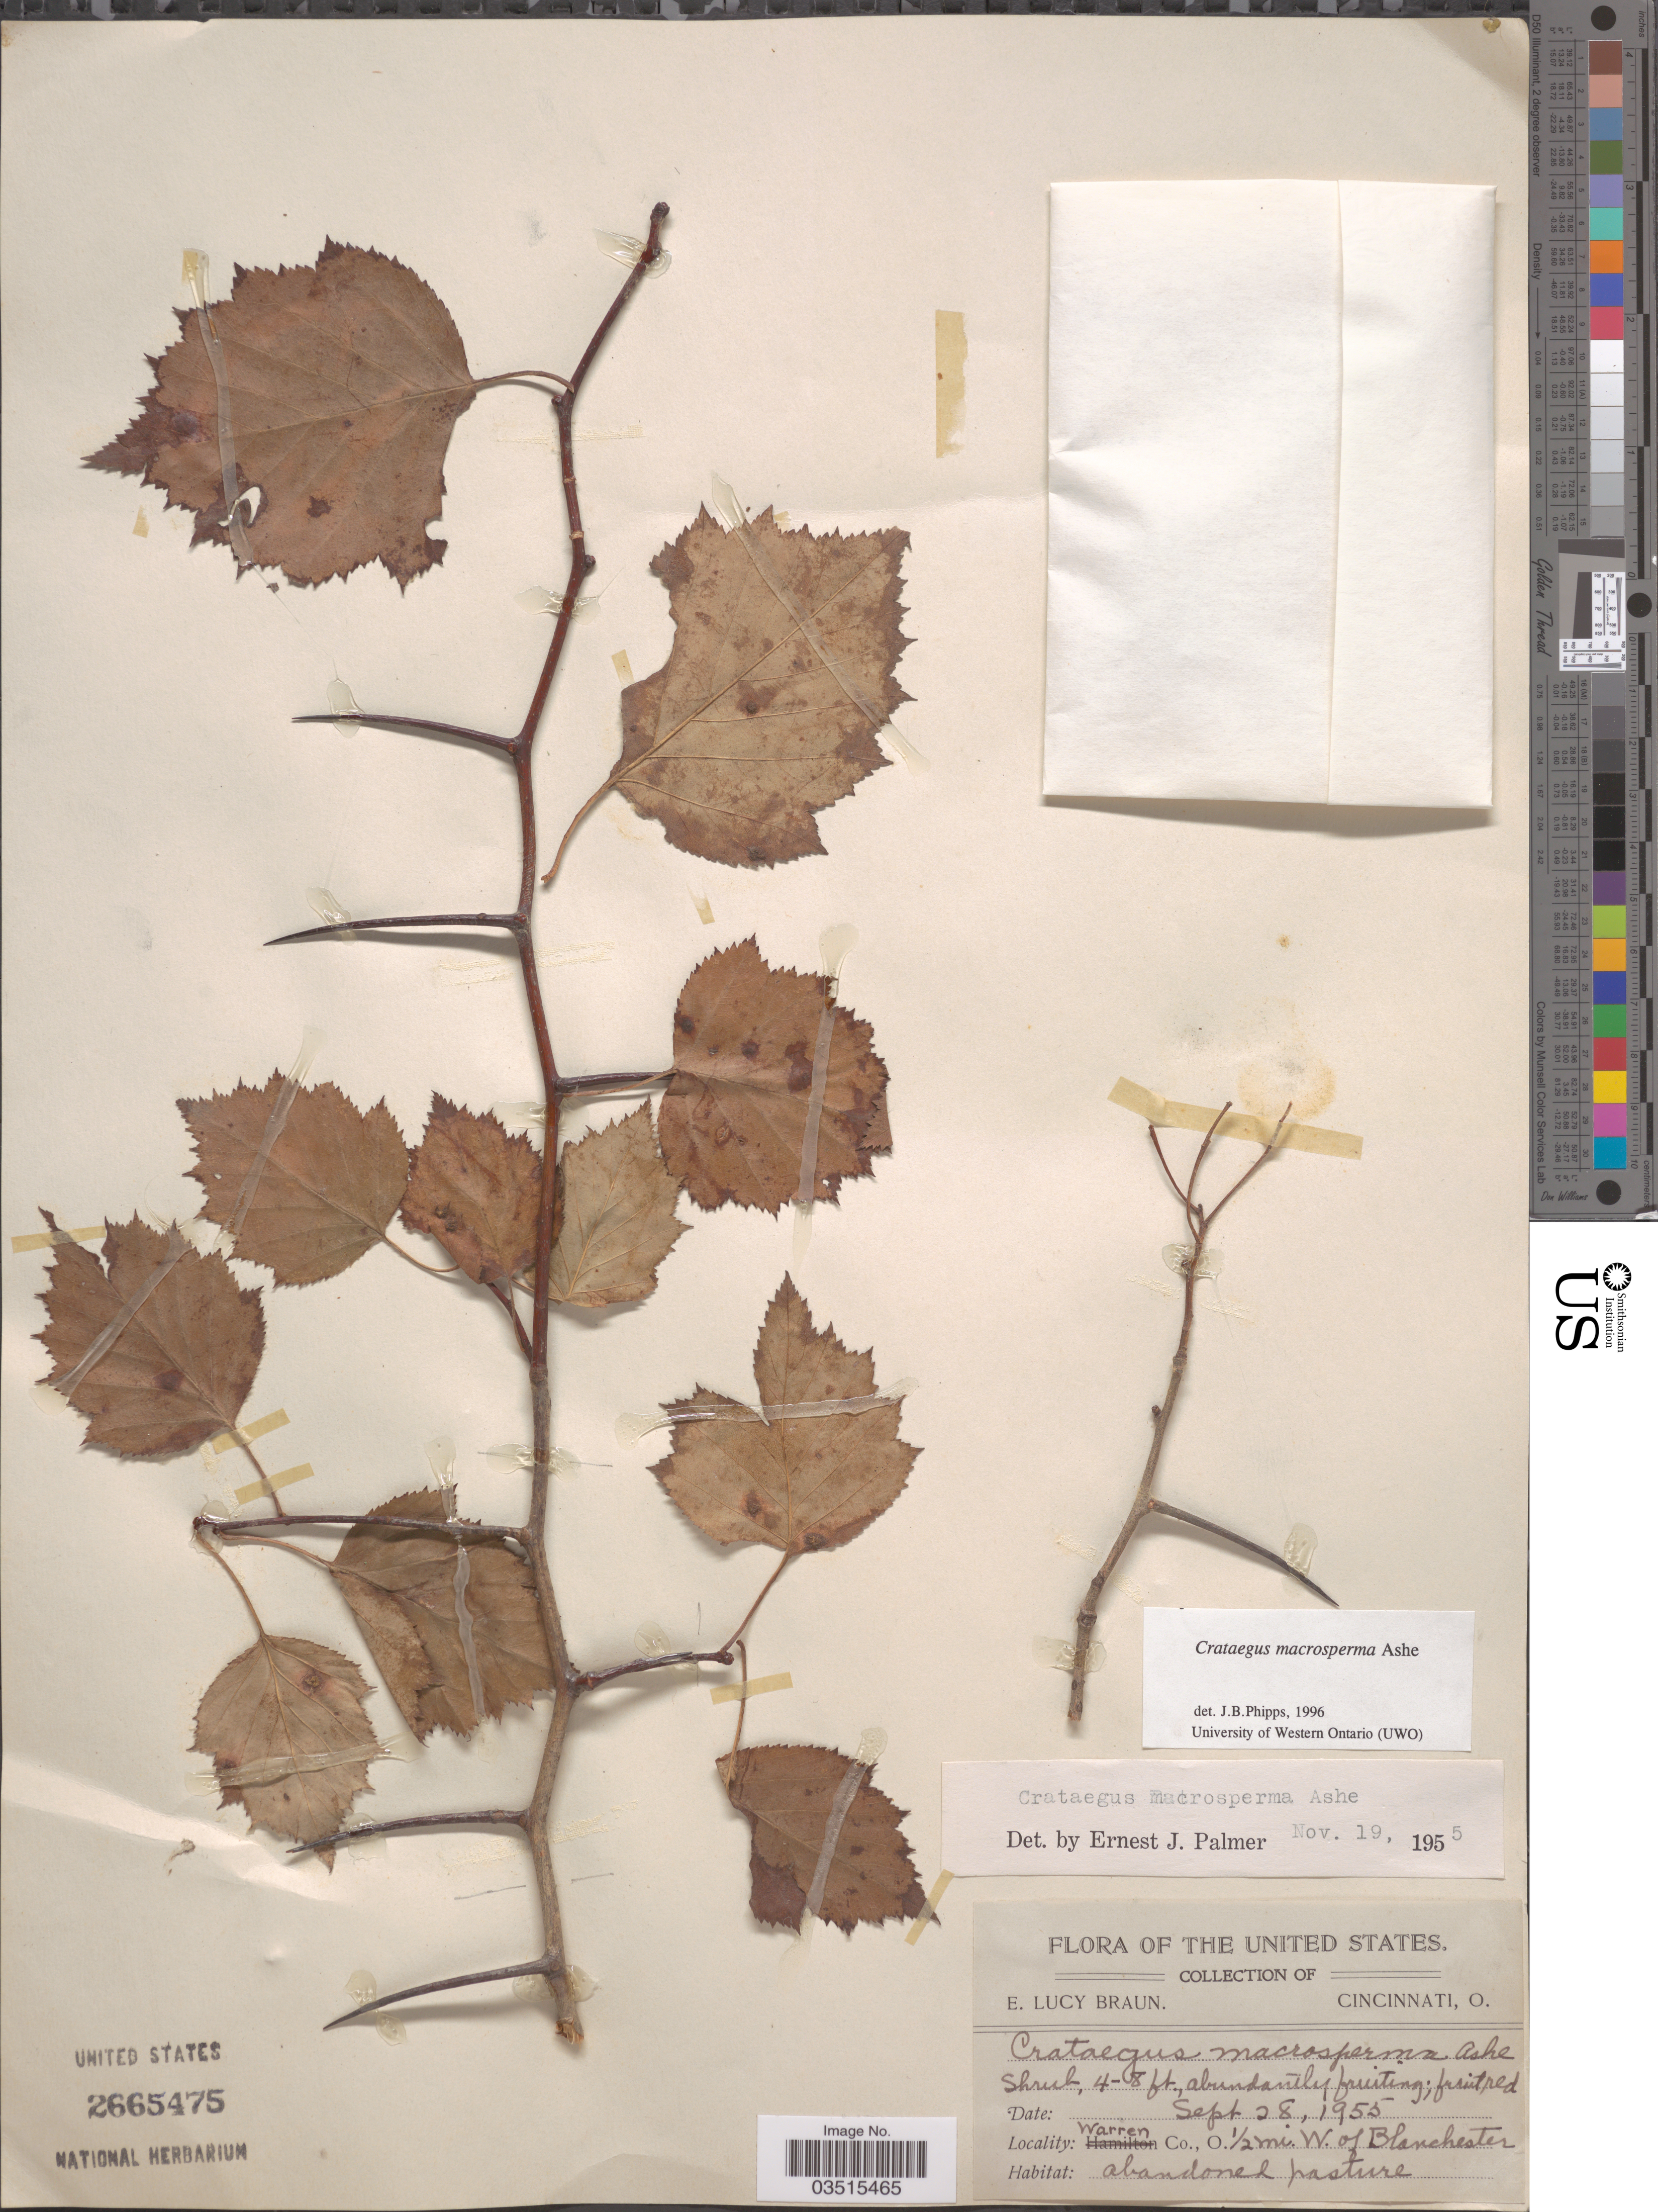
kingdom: Plantae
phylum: Tracheophyta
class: Magnoliopsida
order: Rosales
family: Rosaceae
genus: Crataegus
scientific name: Crataegus macrosperma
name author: Ashe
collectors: E. L. Braun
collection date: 1955-09-28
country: United States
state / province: Ohio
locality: Warren Co. ½ mi. W. of Blanchester.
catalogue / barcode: US 2665475